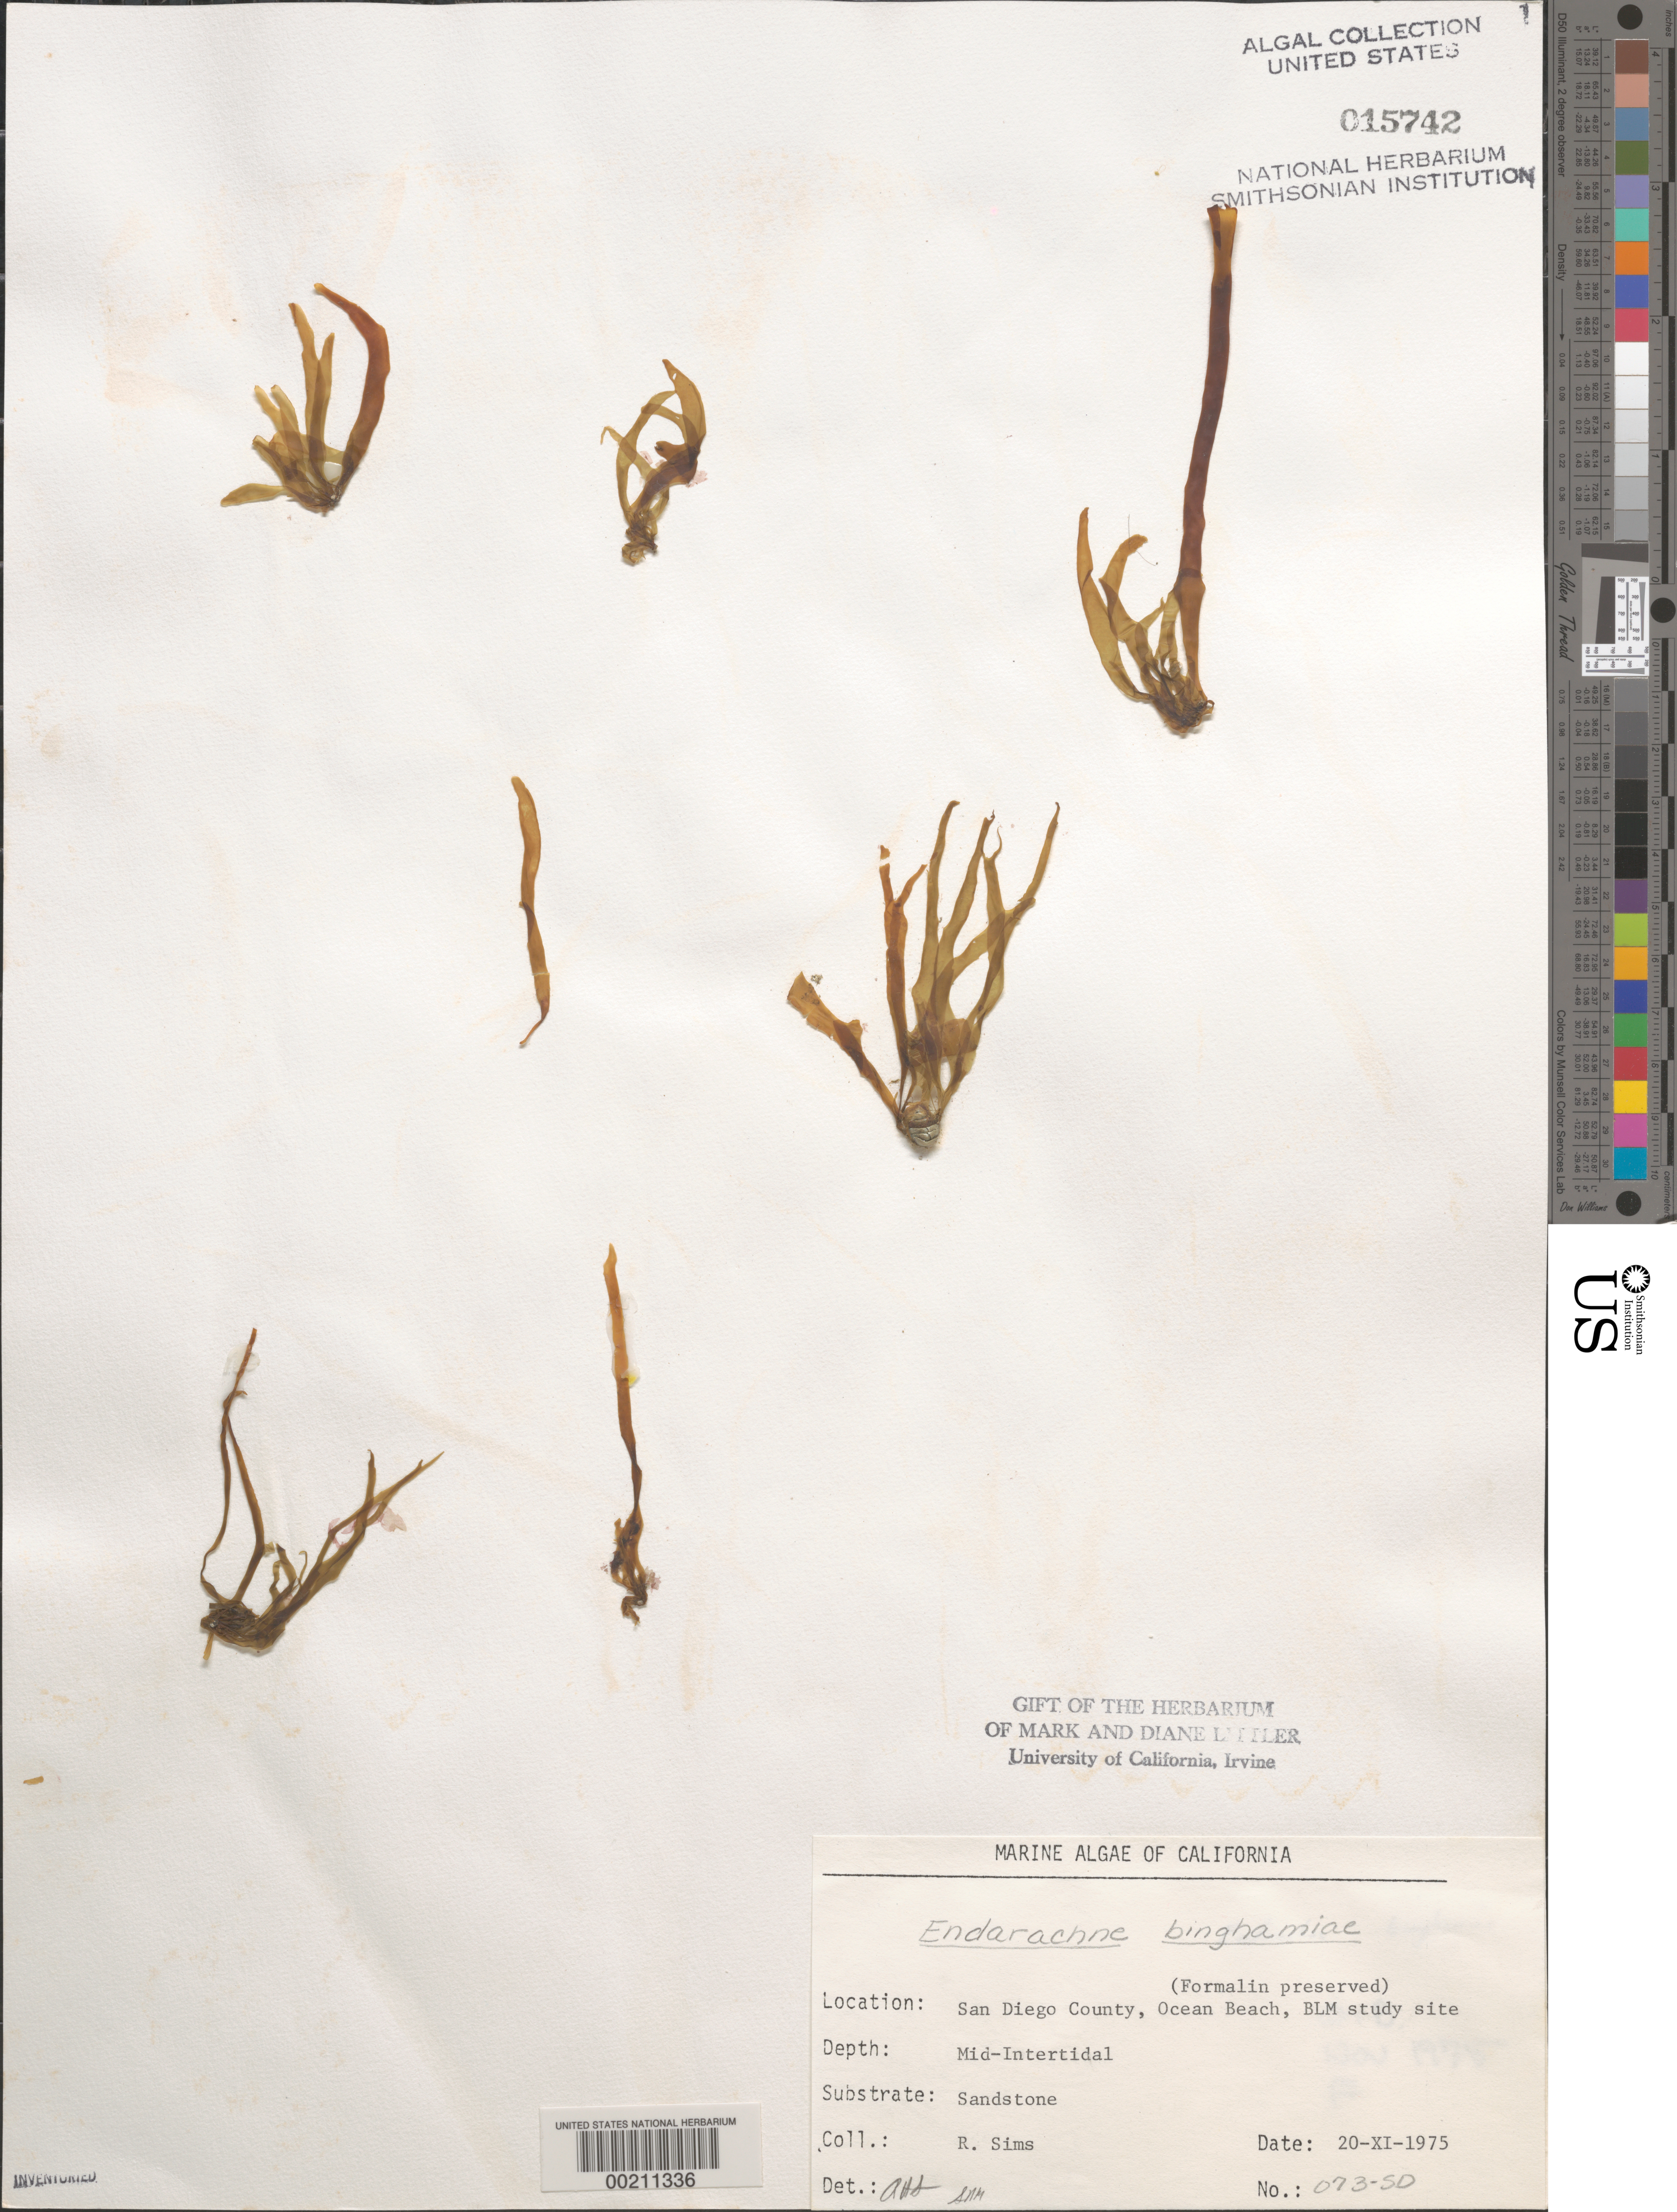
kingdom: Chromista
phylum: Ochrophyta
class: Phaeophyceae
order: Scytosiphonales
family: Scytosiphonaceae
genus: Petalonia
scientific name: Petalonia binghamiae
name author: (J. Agardh) K.L.Vinogr.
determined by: Algae name updating Project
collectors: R. H. Sims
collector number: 073-sd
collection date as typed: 20 Nov 1975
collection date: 1975-11-20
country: United States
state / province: California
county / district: San Diego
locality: Ocean Beach, end of Del Monte Street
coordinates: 32 44' 35"N, 117 15' 15"W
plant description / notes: BLM-SOCALBIGHT Rocky Intertidal Survey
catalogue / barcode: US 15742